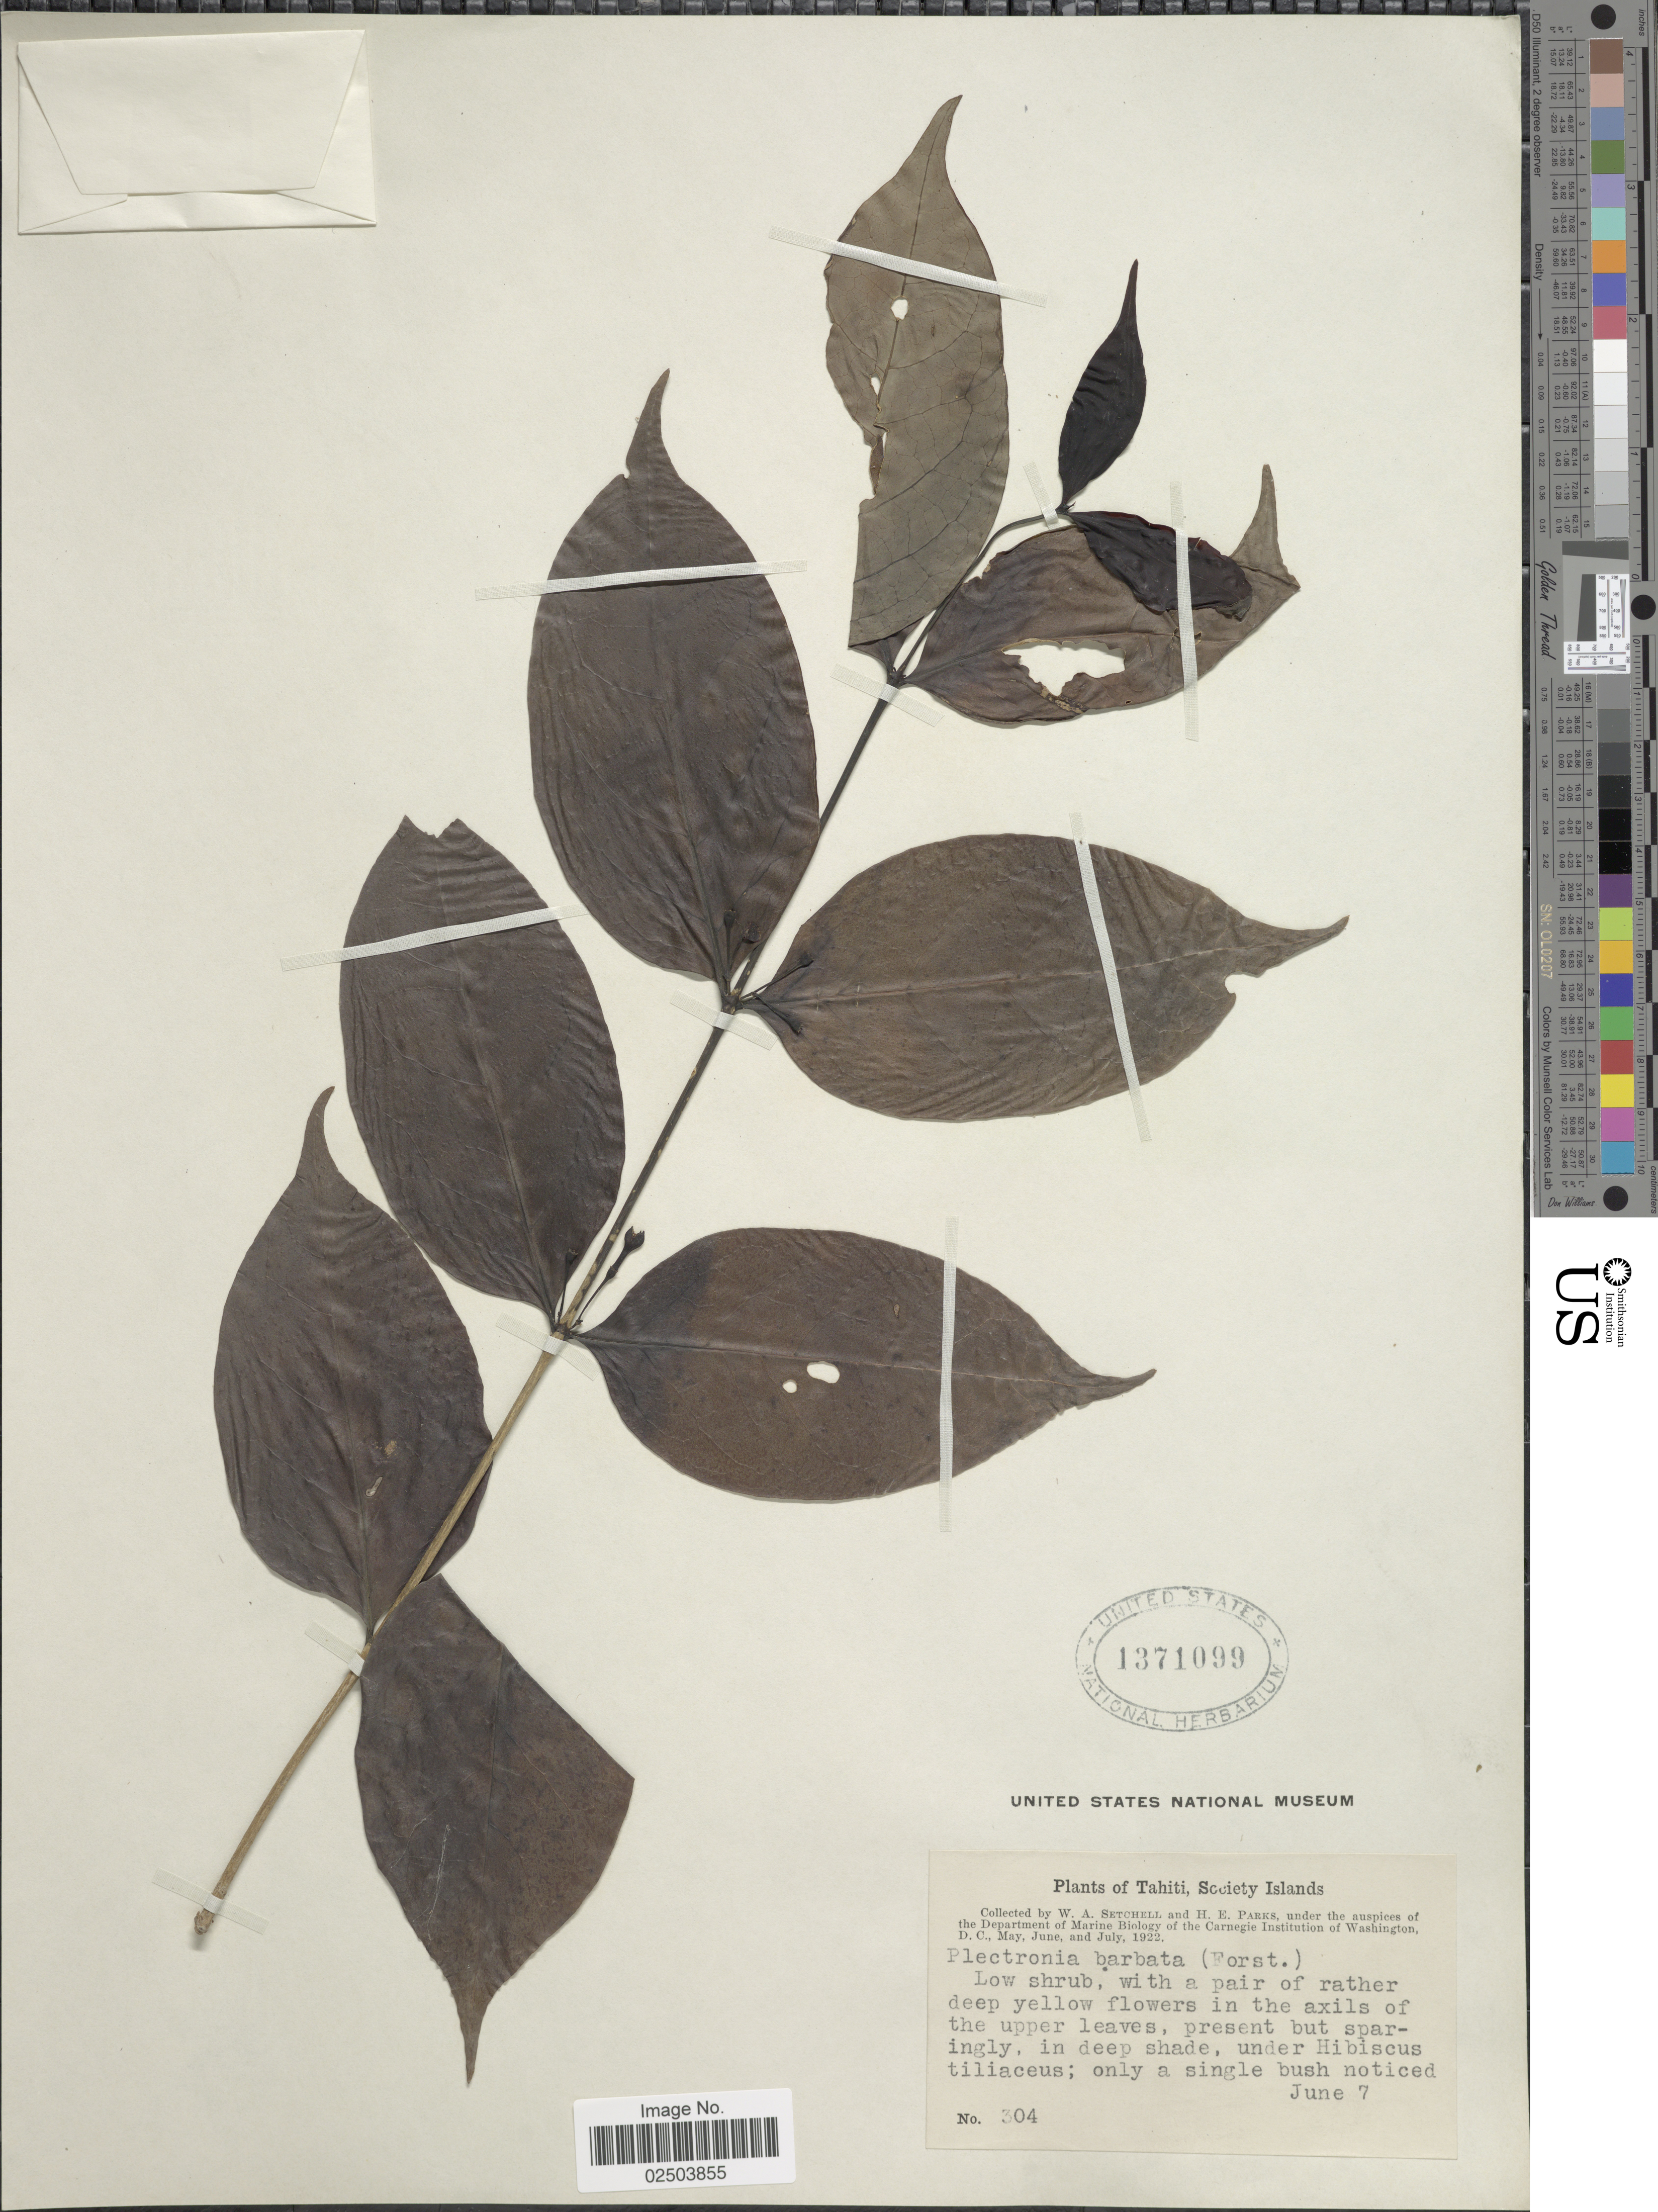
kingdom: Plantae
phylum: Tracheophyta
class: Magnoliopsida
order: Gentianales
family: Rubiaceae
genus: Cyclophyllum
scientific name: Cyclophyllum barbatum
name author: (G. Forst.) N. Hallé & J. Florence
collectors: W. Setchell & H. E. Parks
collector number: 304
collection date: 1922-06-07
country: French Polynesia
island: Tahiti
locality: Tahiti, Society Islands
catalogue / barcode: US 1371099